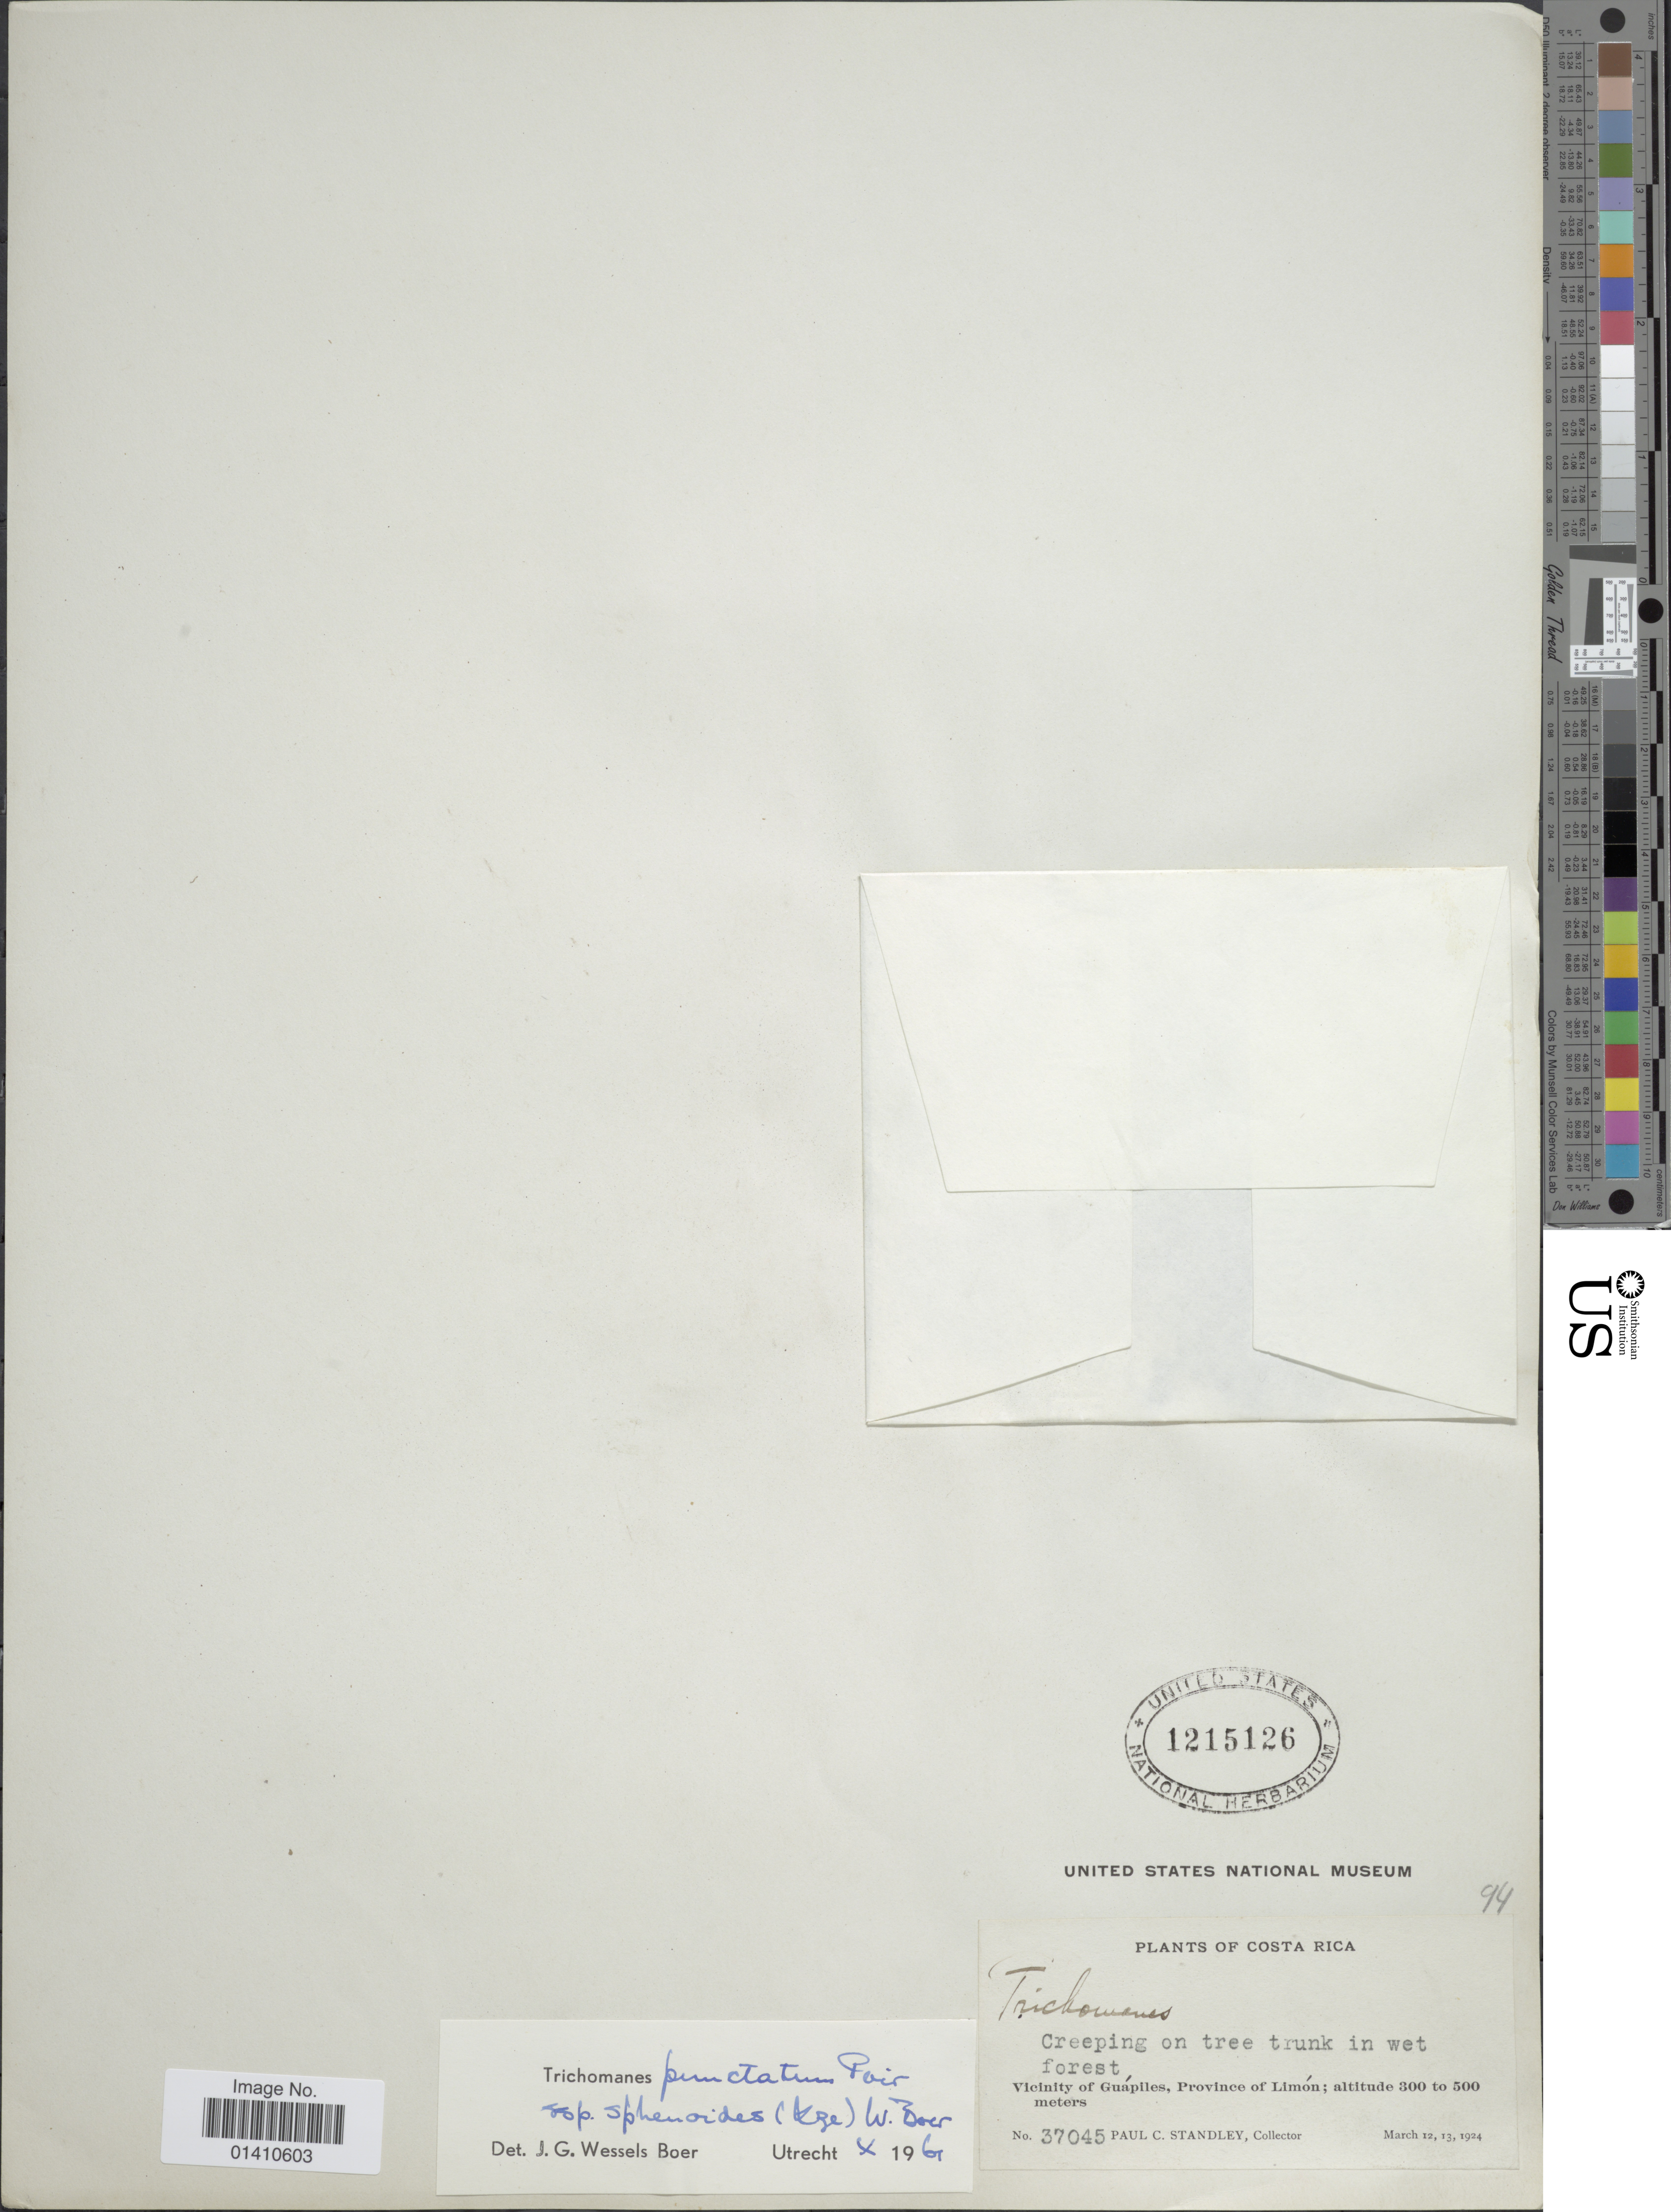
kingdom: Plantae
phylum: Tracheophyta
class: Polypodiopsida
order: Hymenophyllales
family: Hymenophyllaceae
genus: Didymoglossum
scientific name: Didymoglossum punctatum subsp. spheroides (Kunze) comb. nov., ined 2015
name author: (Kunze)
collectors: P. C. Standley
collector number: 37045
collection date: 1924-03-12/1924-03-13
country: Costa Rica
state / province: Limón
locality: Vicinity of Guapiles, Province of Limon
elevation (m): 300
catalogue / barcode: US 1215126